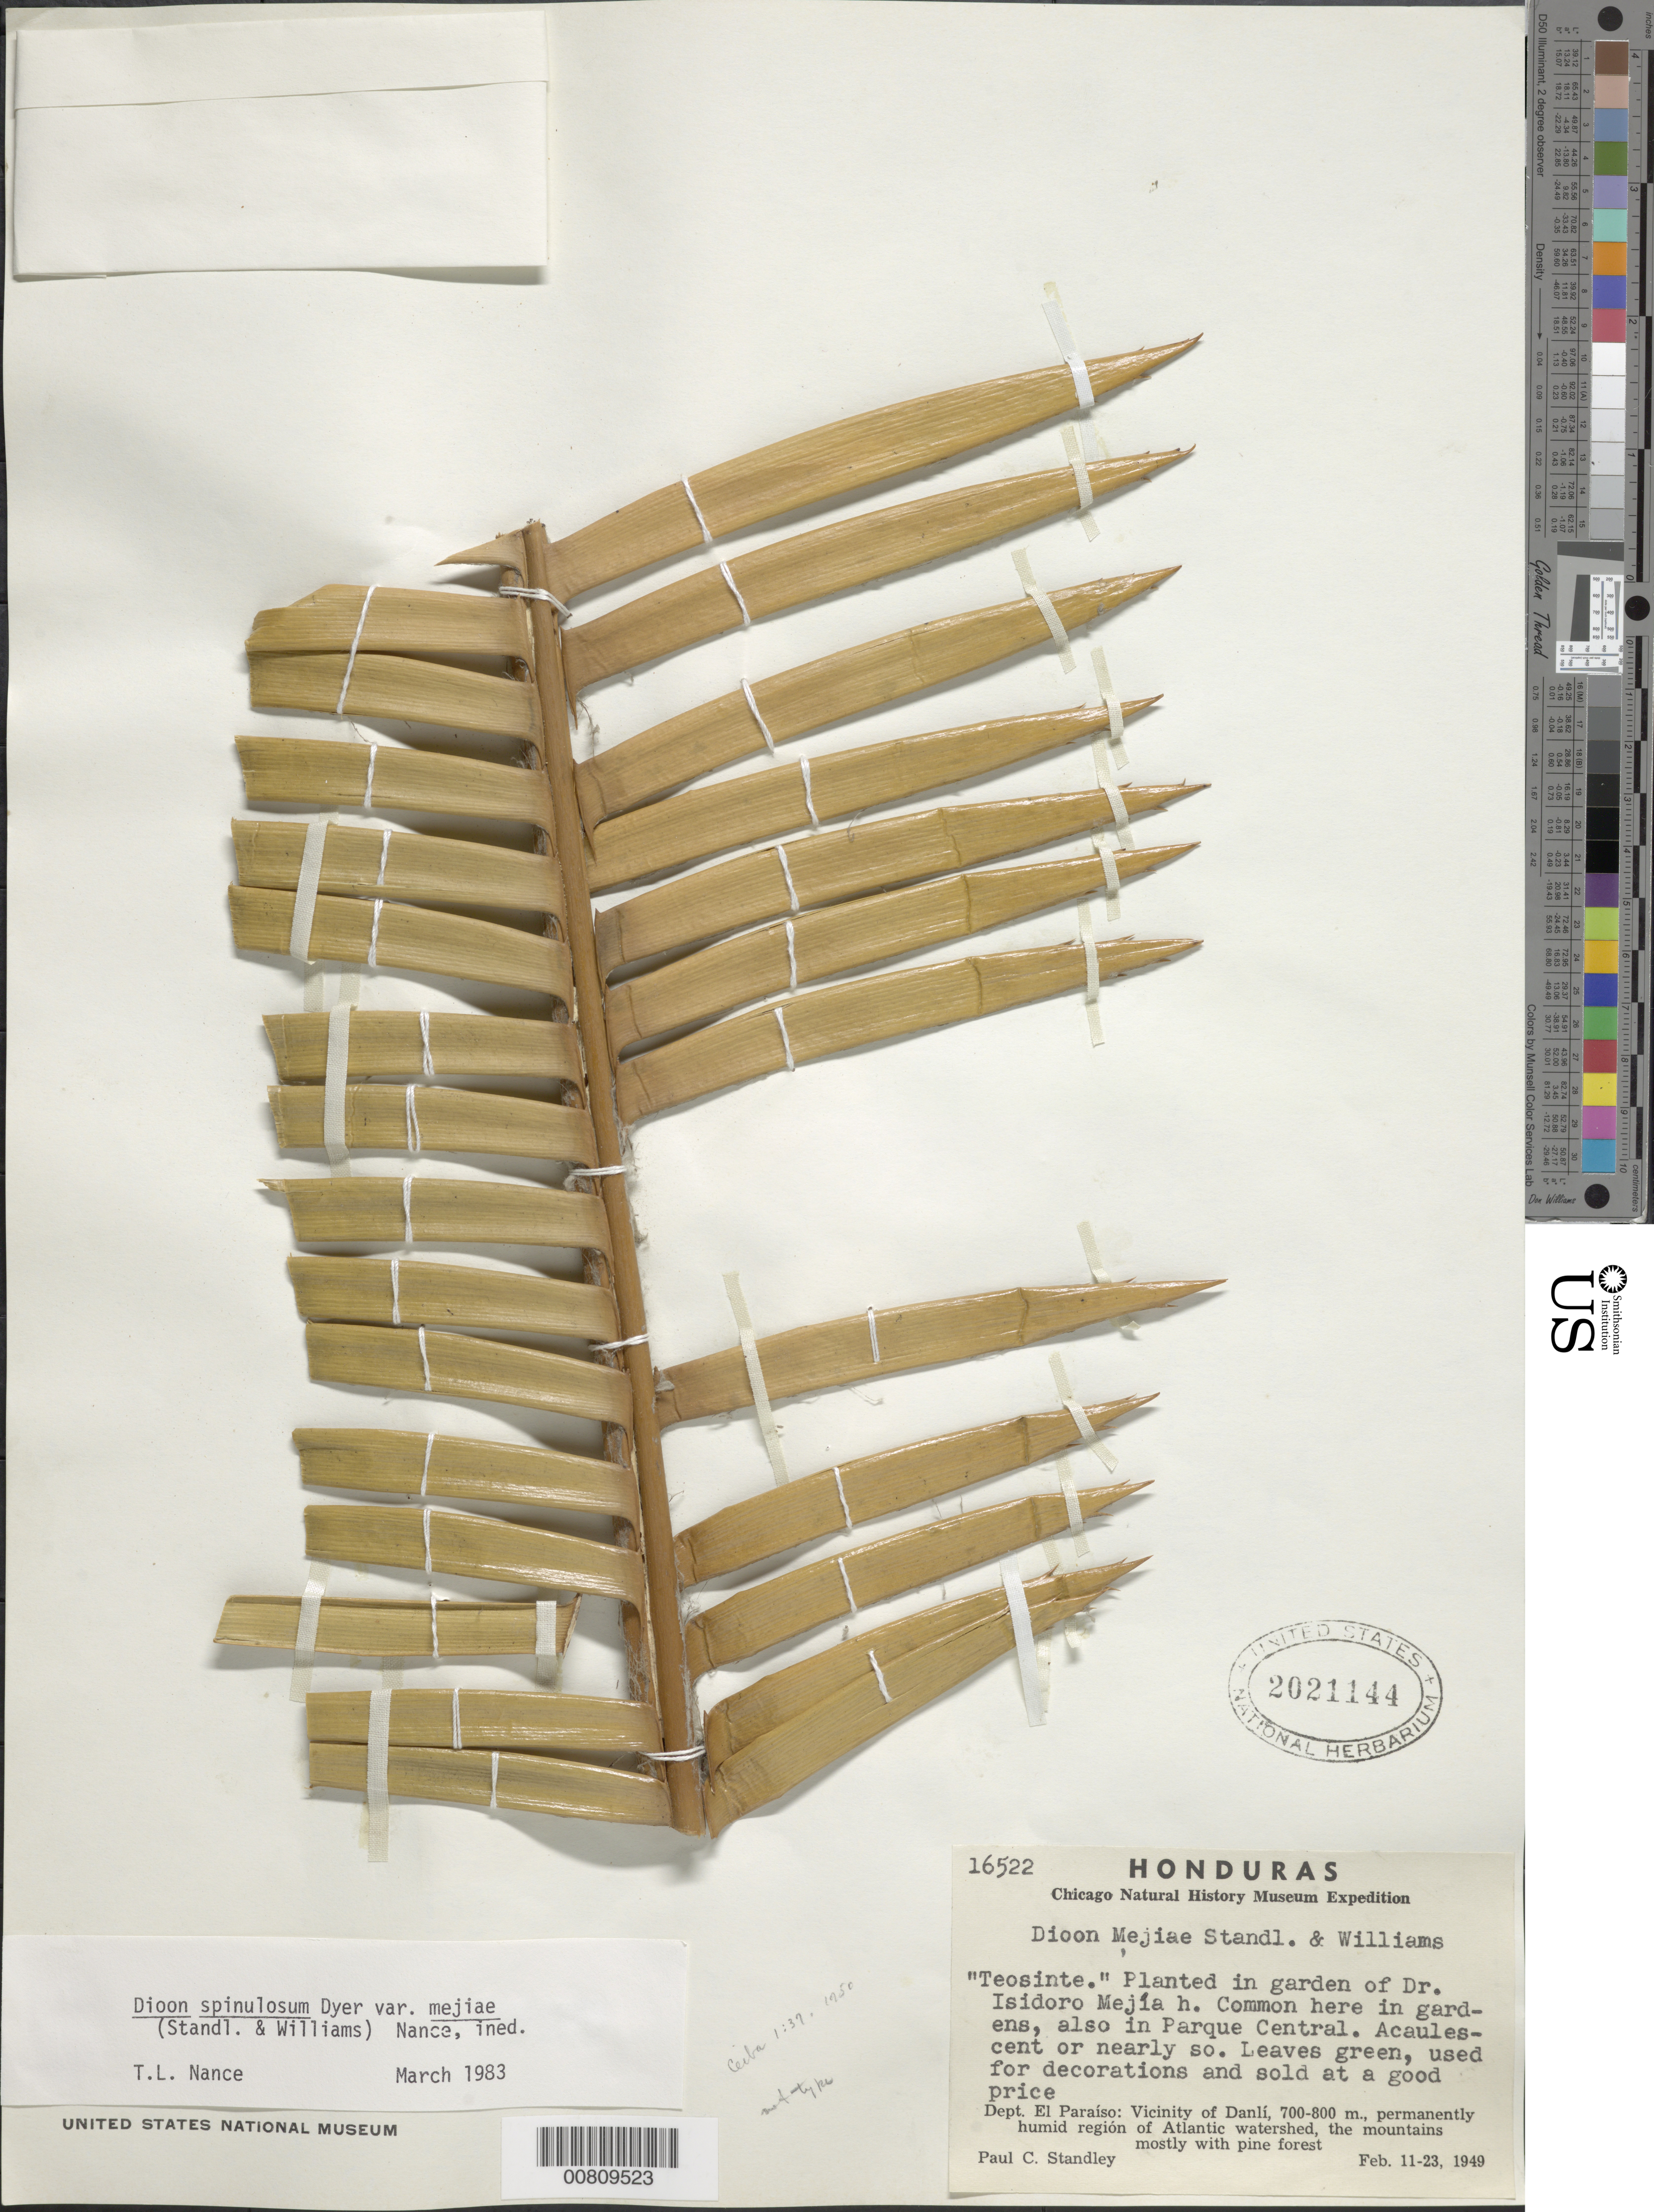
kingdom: Plantae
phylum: Tracheophyta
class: Cycadopsida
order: Cycadales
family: Zamiaceae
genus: Dioon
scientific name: Dioon mejiae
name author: Standl. & L.O. Williams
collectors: P. C. Standley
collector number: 16522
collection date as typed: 11 Feb 1949 to 23 Feb 1949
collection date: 1949-02-11/1949-02-23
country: Honduras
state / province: El Paraíso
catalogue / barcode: US 2021144